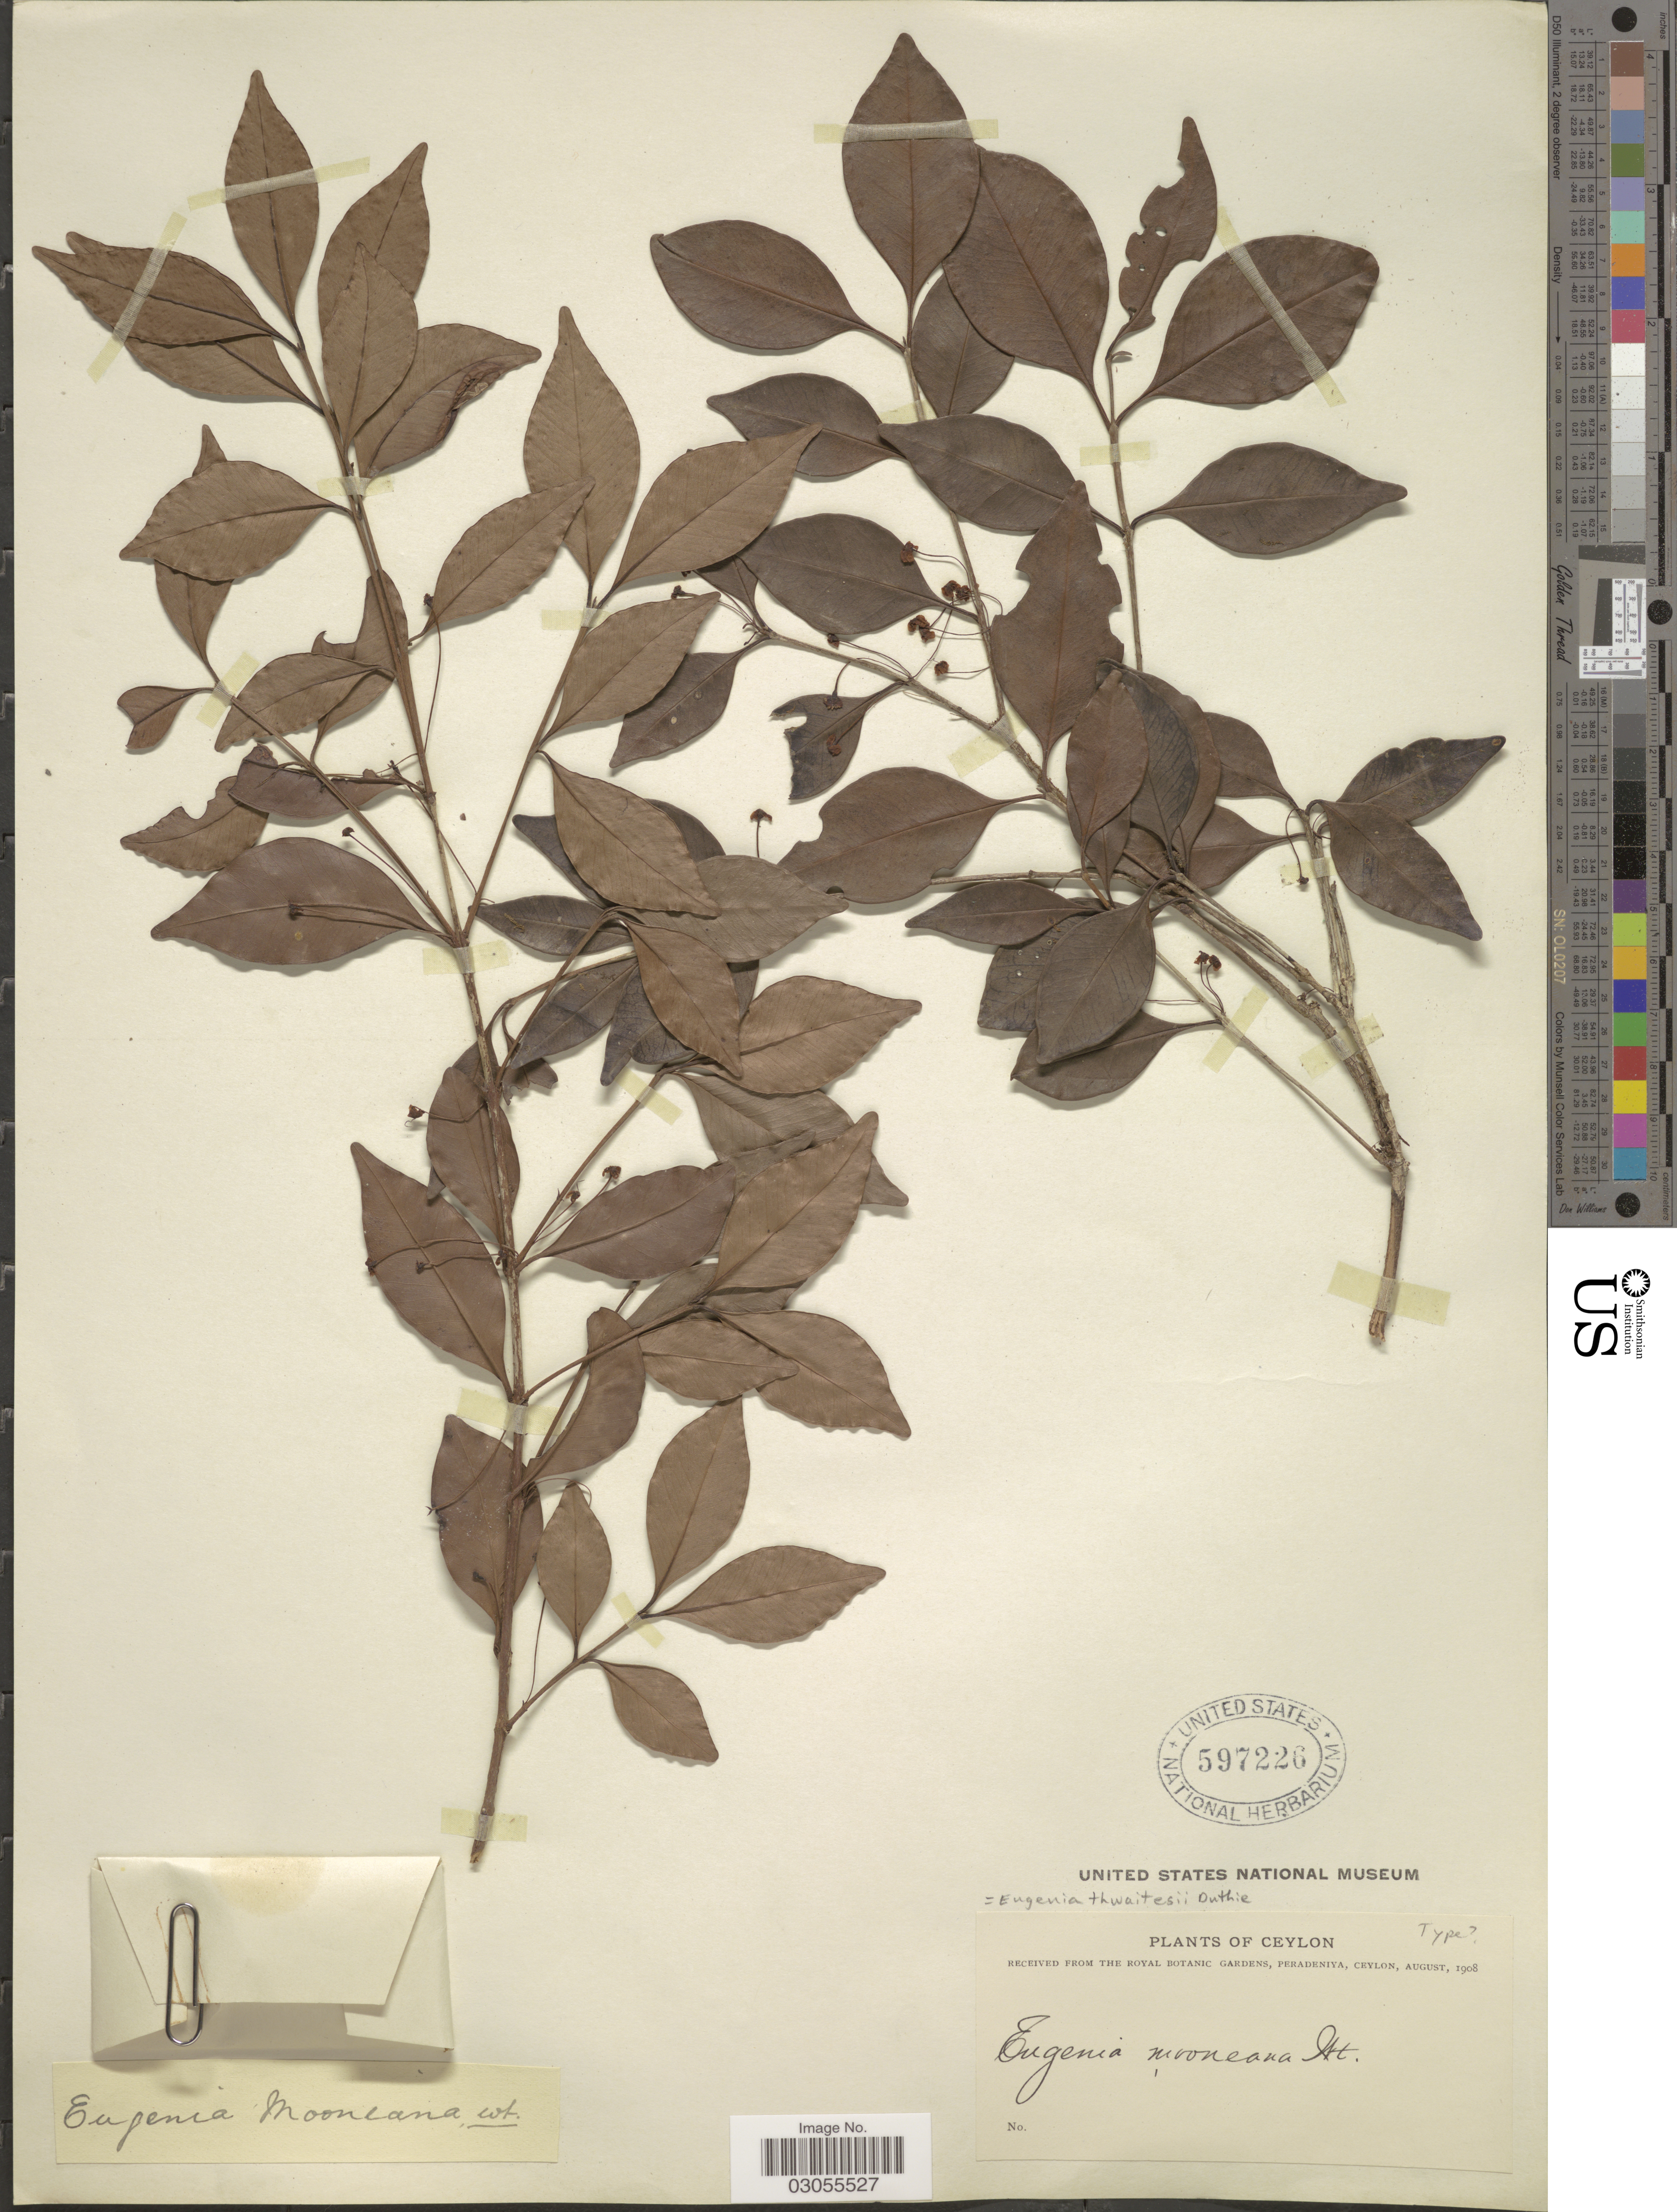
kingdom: Plantae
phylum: Tracheophyta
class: Magnoliopsida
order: Myrtales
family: Myrtaceae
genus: Eugenia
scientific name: Eugenia thwaitesii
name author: Duthie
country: Sri Lanka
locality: Ceylon.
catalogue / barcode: US 597226